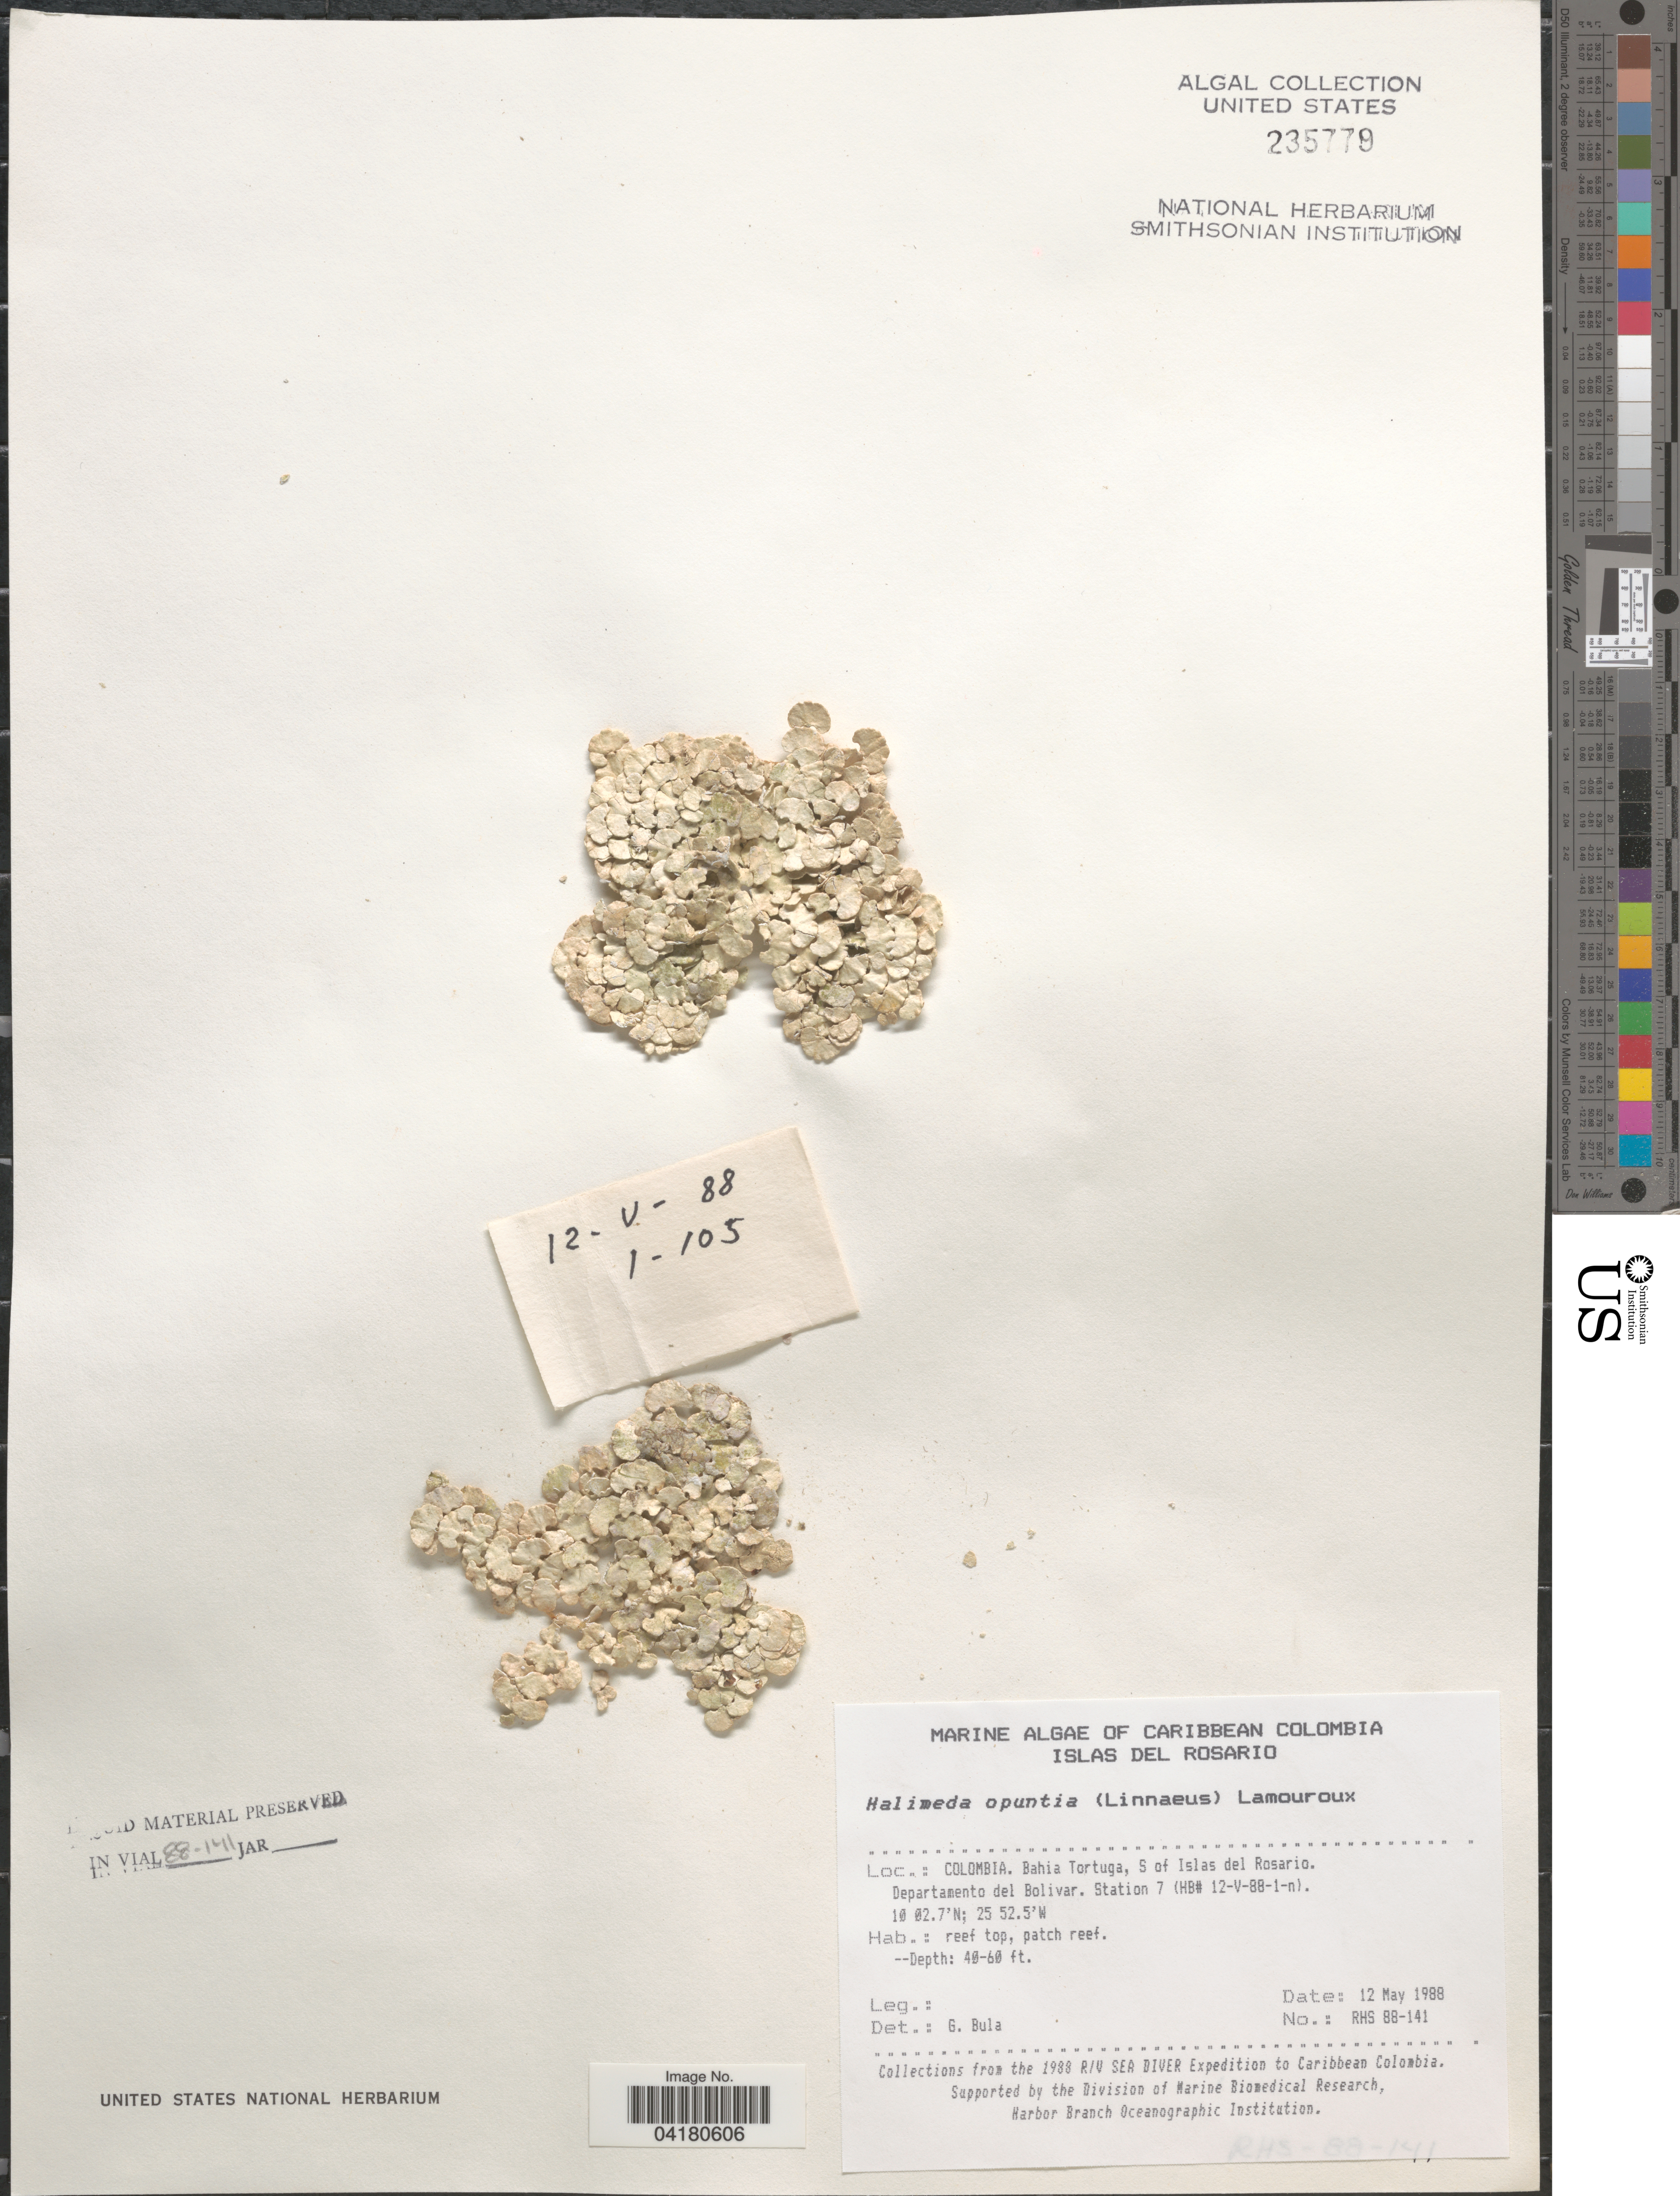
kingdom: Plantae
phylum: Chlorophyta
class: Ulvophyceae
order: Bryopsidales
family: Halimedaceae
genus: Halimeda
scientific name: Halimeda opuntia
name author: (L.) J.V.Lamouroux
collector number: RHS88-141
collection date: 1988-05-12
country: Colombia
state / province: Bolívar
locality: Caribbean Colombia. Bahia Tortuga, S of Islas del Rosario. Departamento del Bolivar. Station 7 (HB# 12-V-88-1-n). The 1988 R/V Sea Diver Expedition to Caribbean Colombia.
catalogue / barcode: US 235779